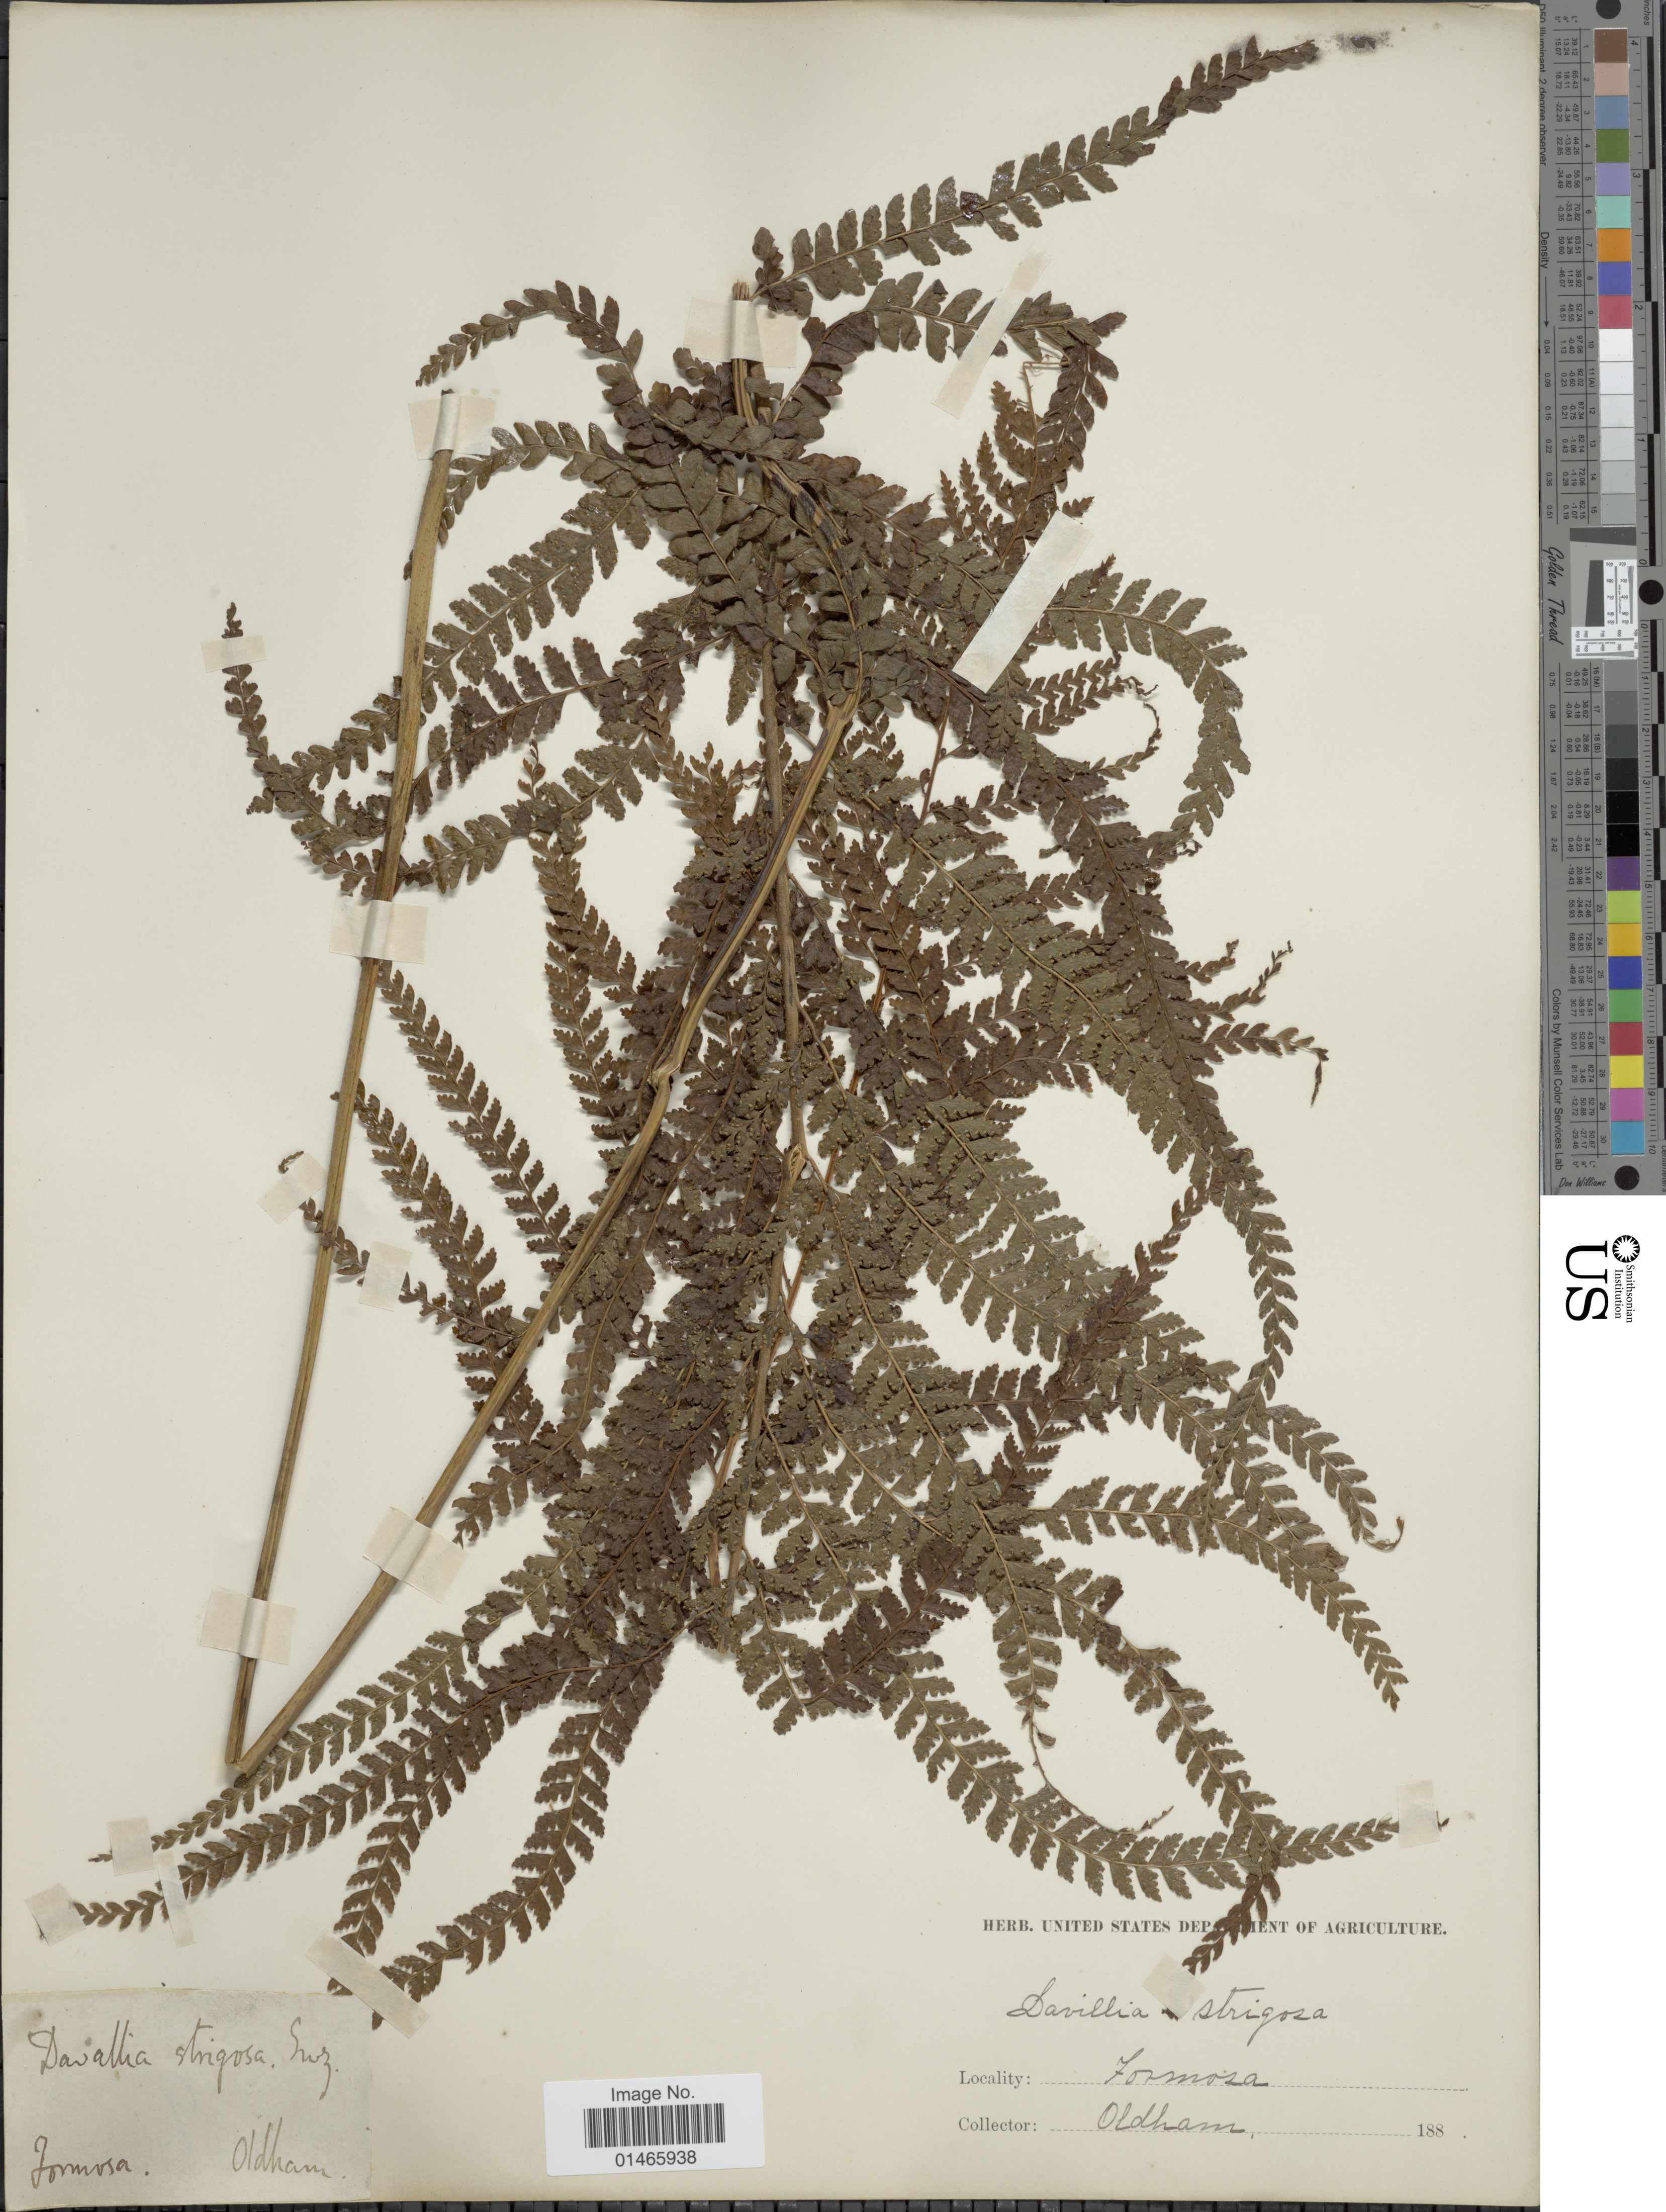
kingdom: Plantae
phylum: Tracheophyta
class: Polypodiopsida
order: Polypodiales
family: Dennstaedtiaceae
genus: Microlepia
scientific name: Microlepia strigosa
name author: (Thunb.) J. Presl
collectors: Oldham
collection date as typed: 188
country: Taiwan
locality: Formosa